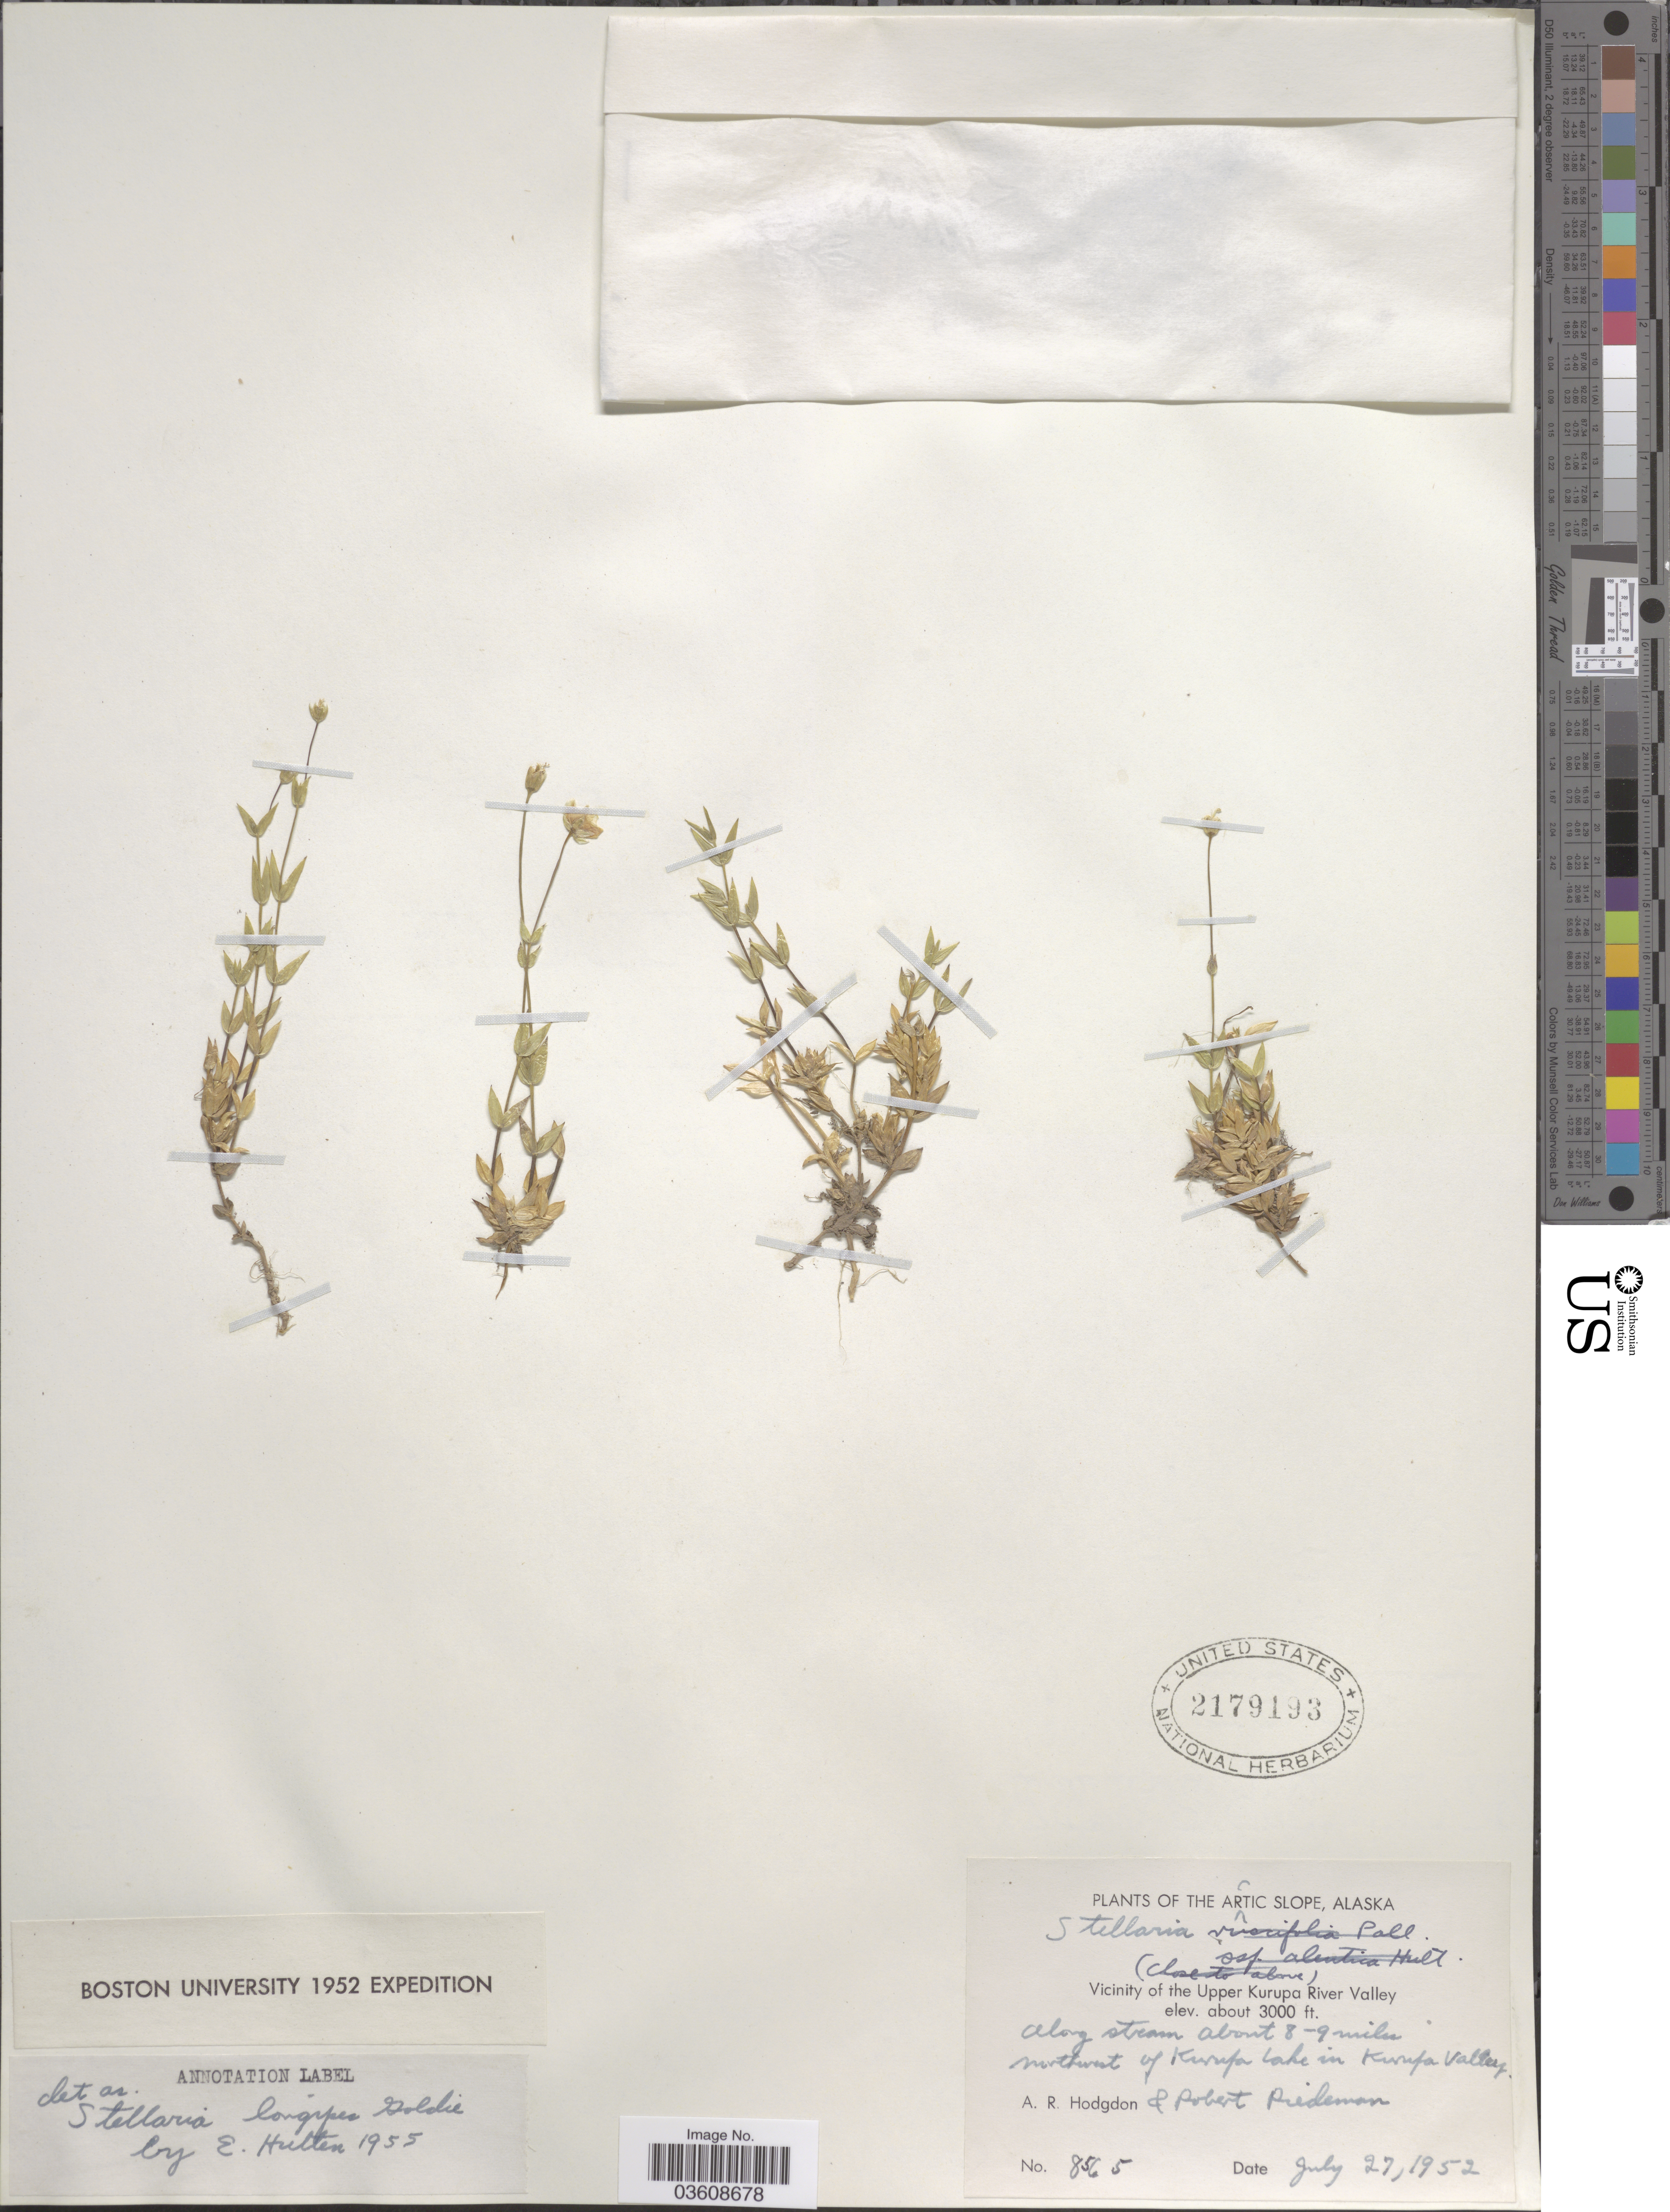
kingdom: Plantae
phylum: Tracheophyta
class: Magnoliopsida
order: Caryophyllales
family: Caryophyllaceae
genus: Stellaria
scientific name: Stellaria longipes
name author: Goldie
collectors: A. R. Hodgdon & R. Riedeman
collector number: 8565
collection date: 1952-07-27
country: United States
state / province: Alaska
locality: The Arctic Slope. Vicinity of the Upper Kurupa River Valley. Along stream about 8-9 miles northwest of Kurupa Lake in Kurupa Valley.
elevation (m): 914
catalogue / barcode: US 2179193